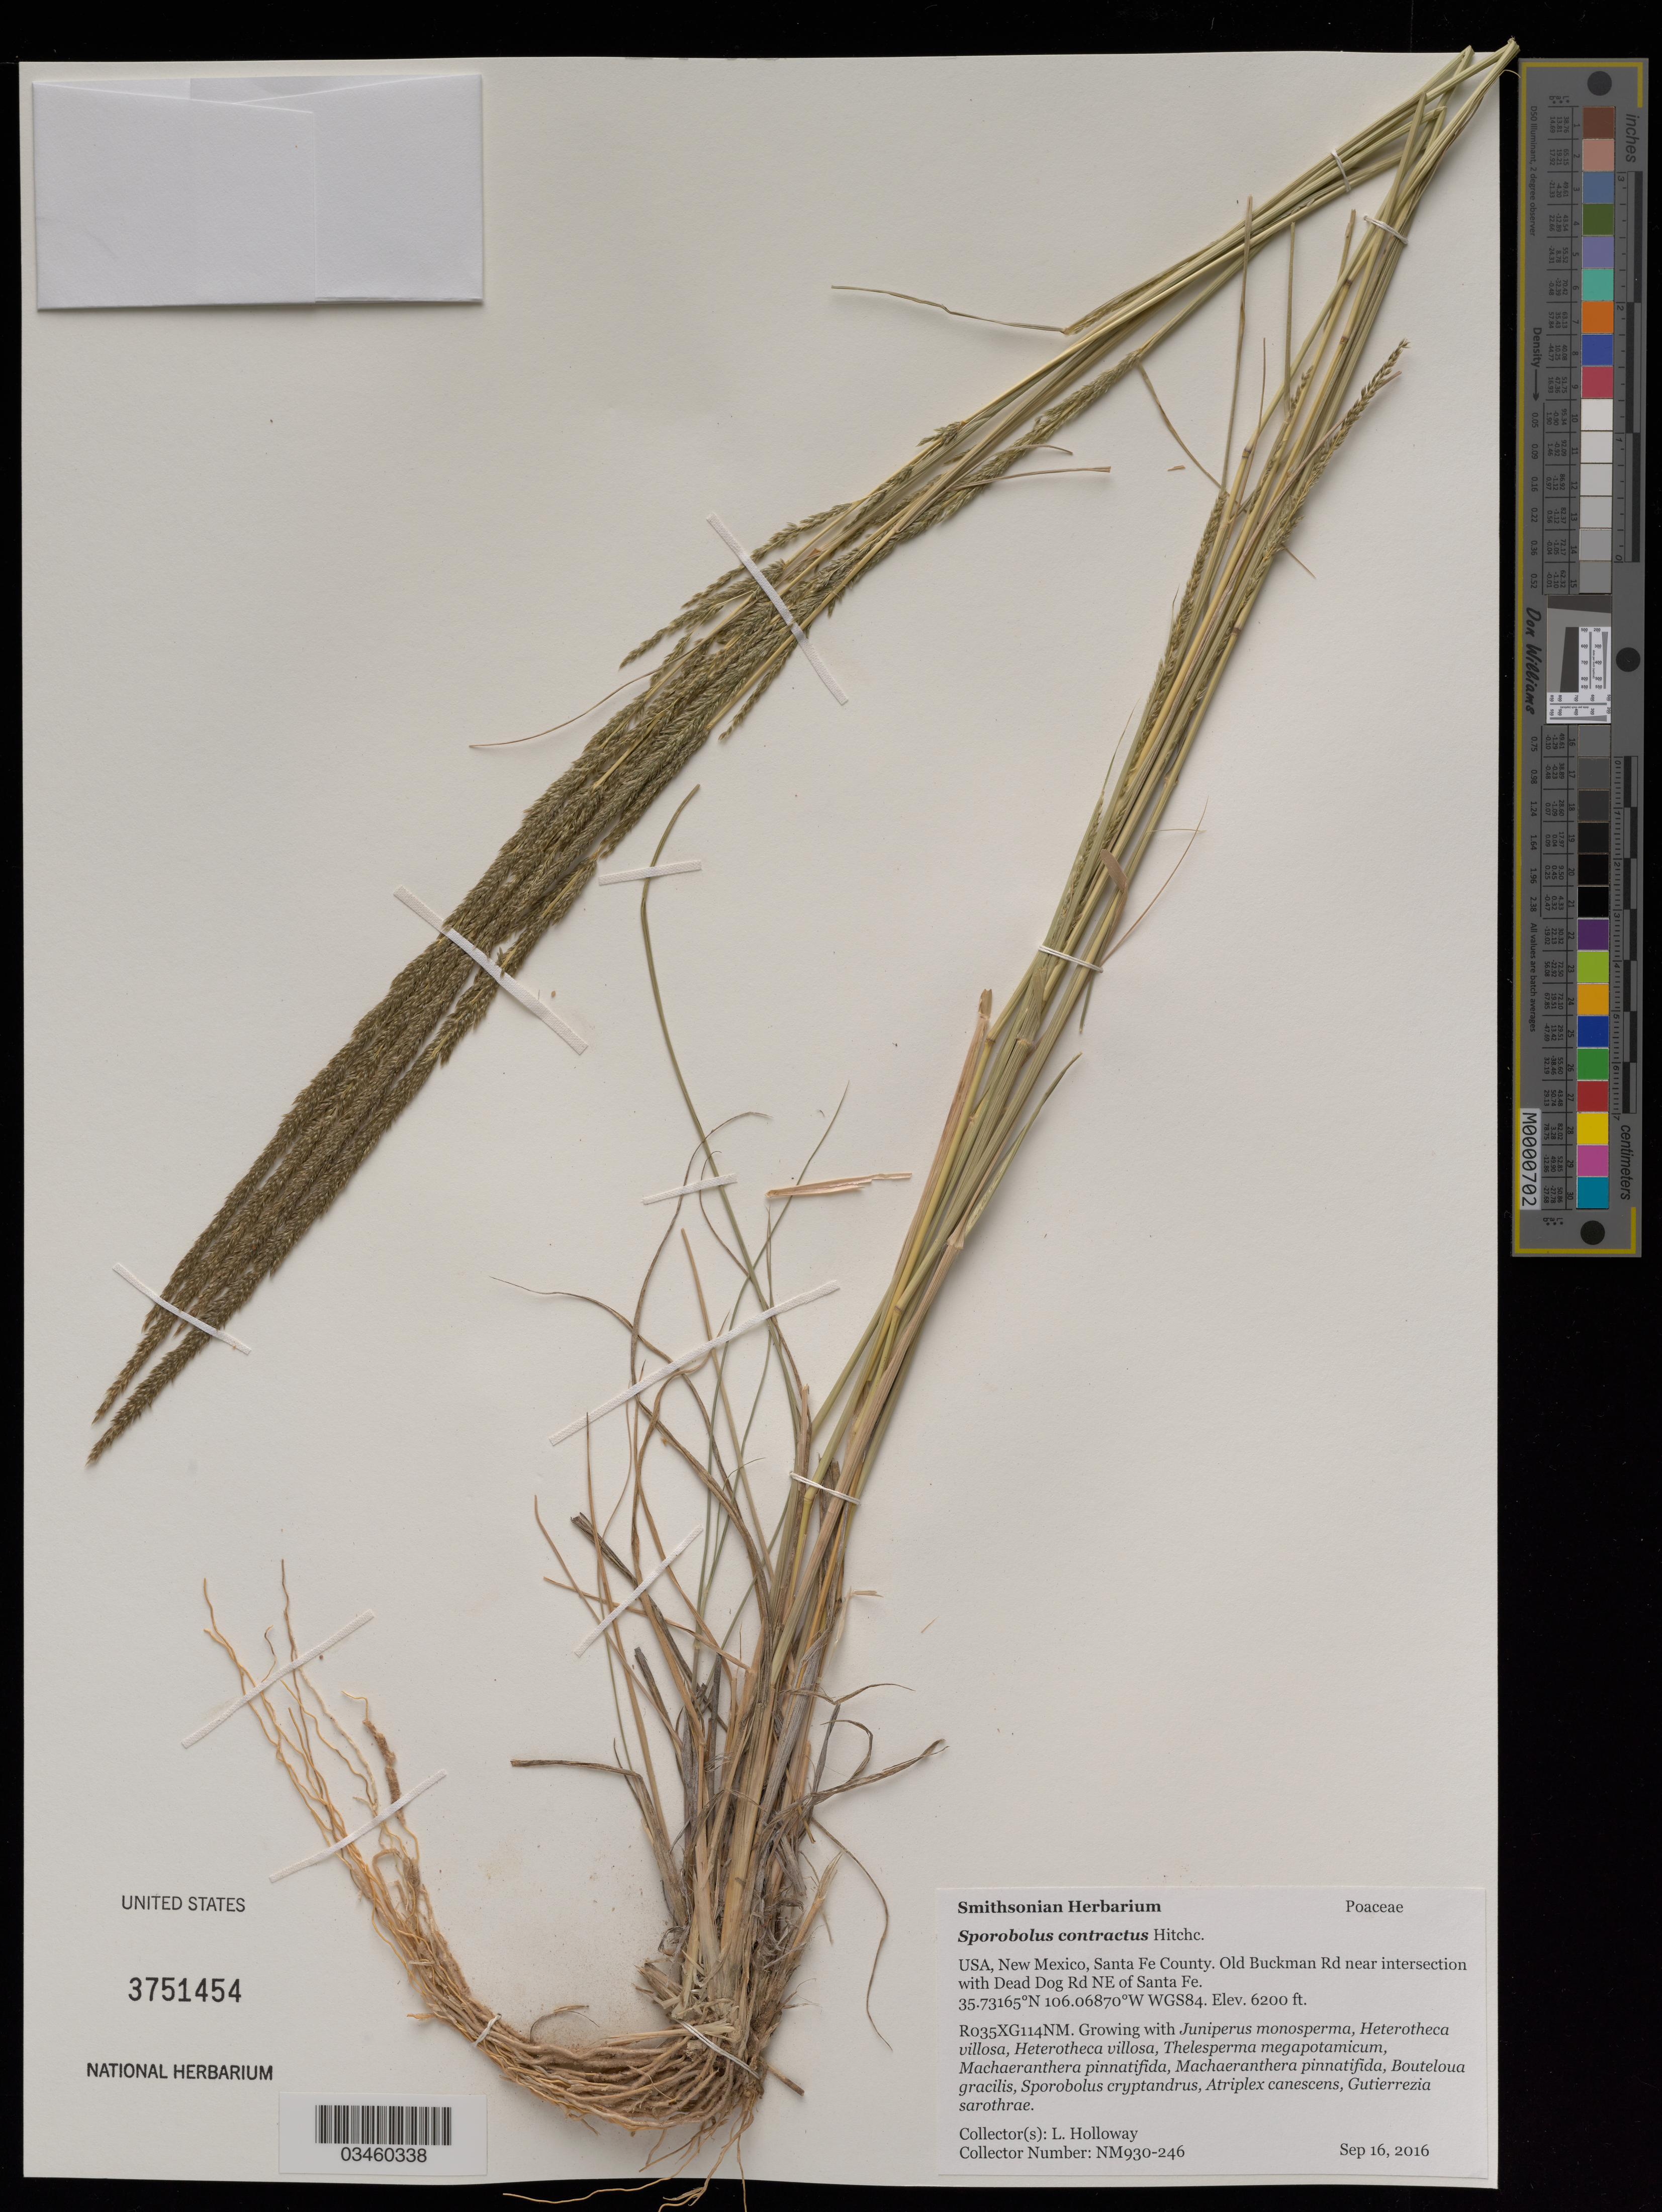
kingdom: Plantae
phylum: Tracheophyta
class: Liliopsida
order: Poales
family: Poaceae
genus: Sporobolus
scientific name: Sporobolus contractus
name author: Hitchc.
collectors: L. Holloway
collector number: NM930-246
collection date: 2016-09-16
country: United States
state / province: New Mexico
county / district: Santa Fe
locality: Old Buckman Rd near intersection with Dead Dog Rd. NE of Santa Fe.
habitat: R035XG114NM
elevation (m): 1890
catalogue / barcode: US 3751454